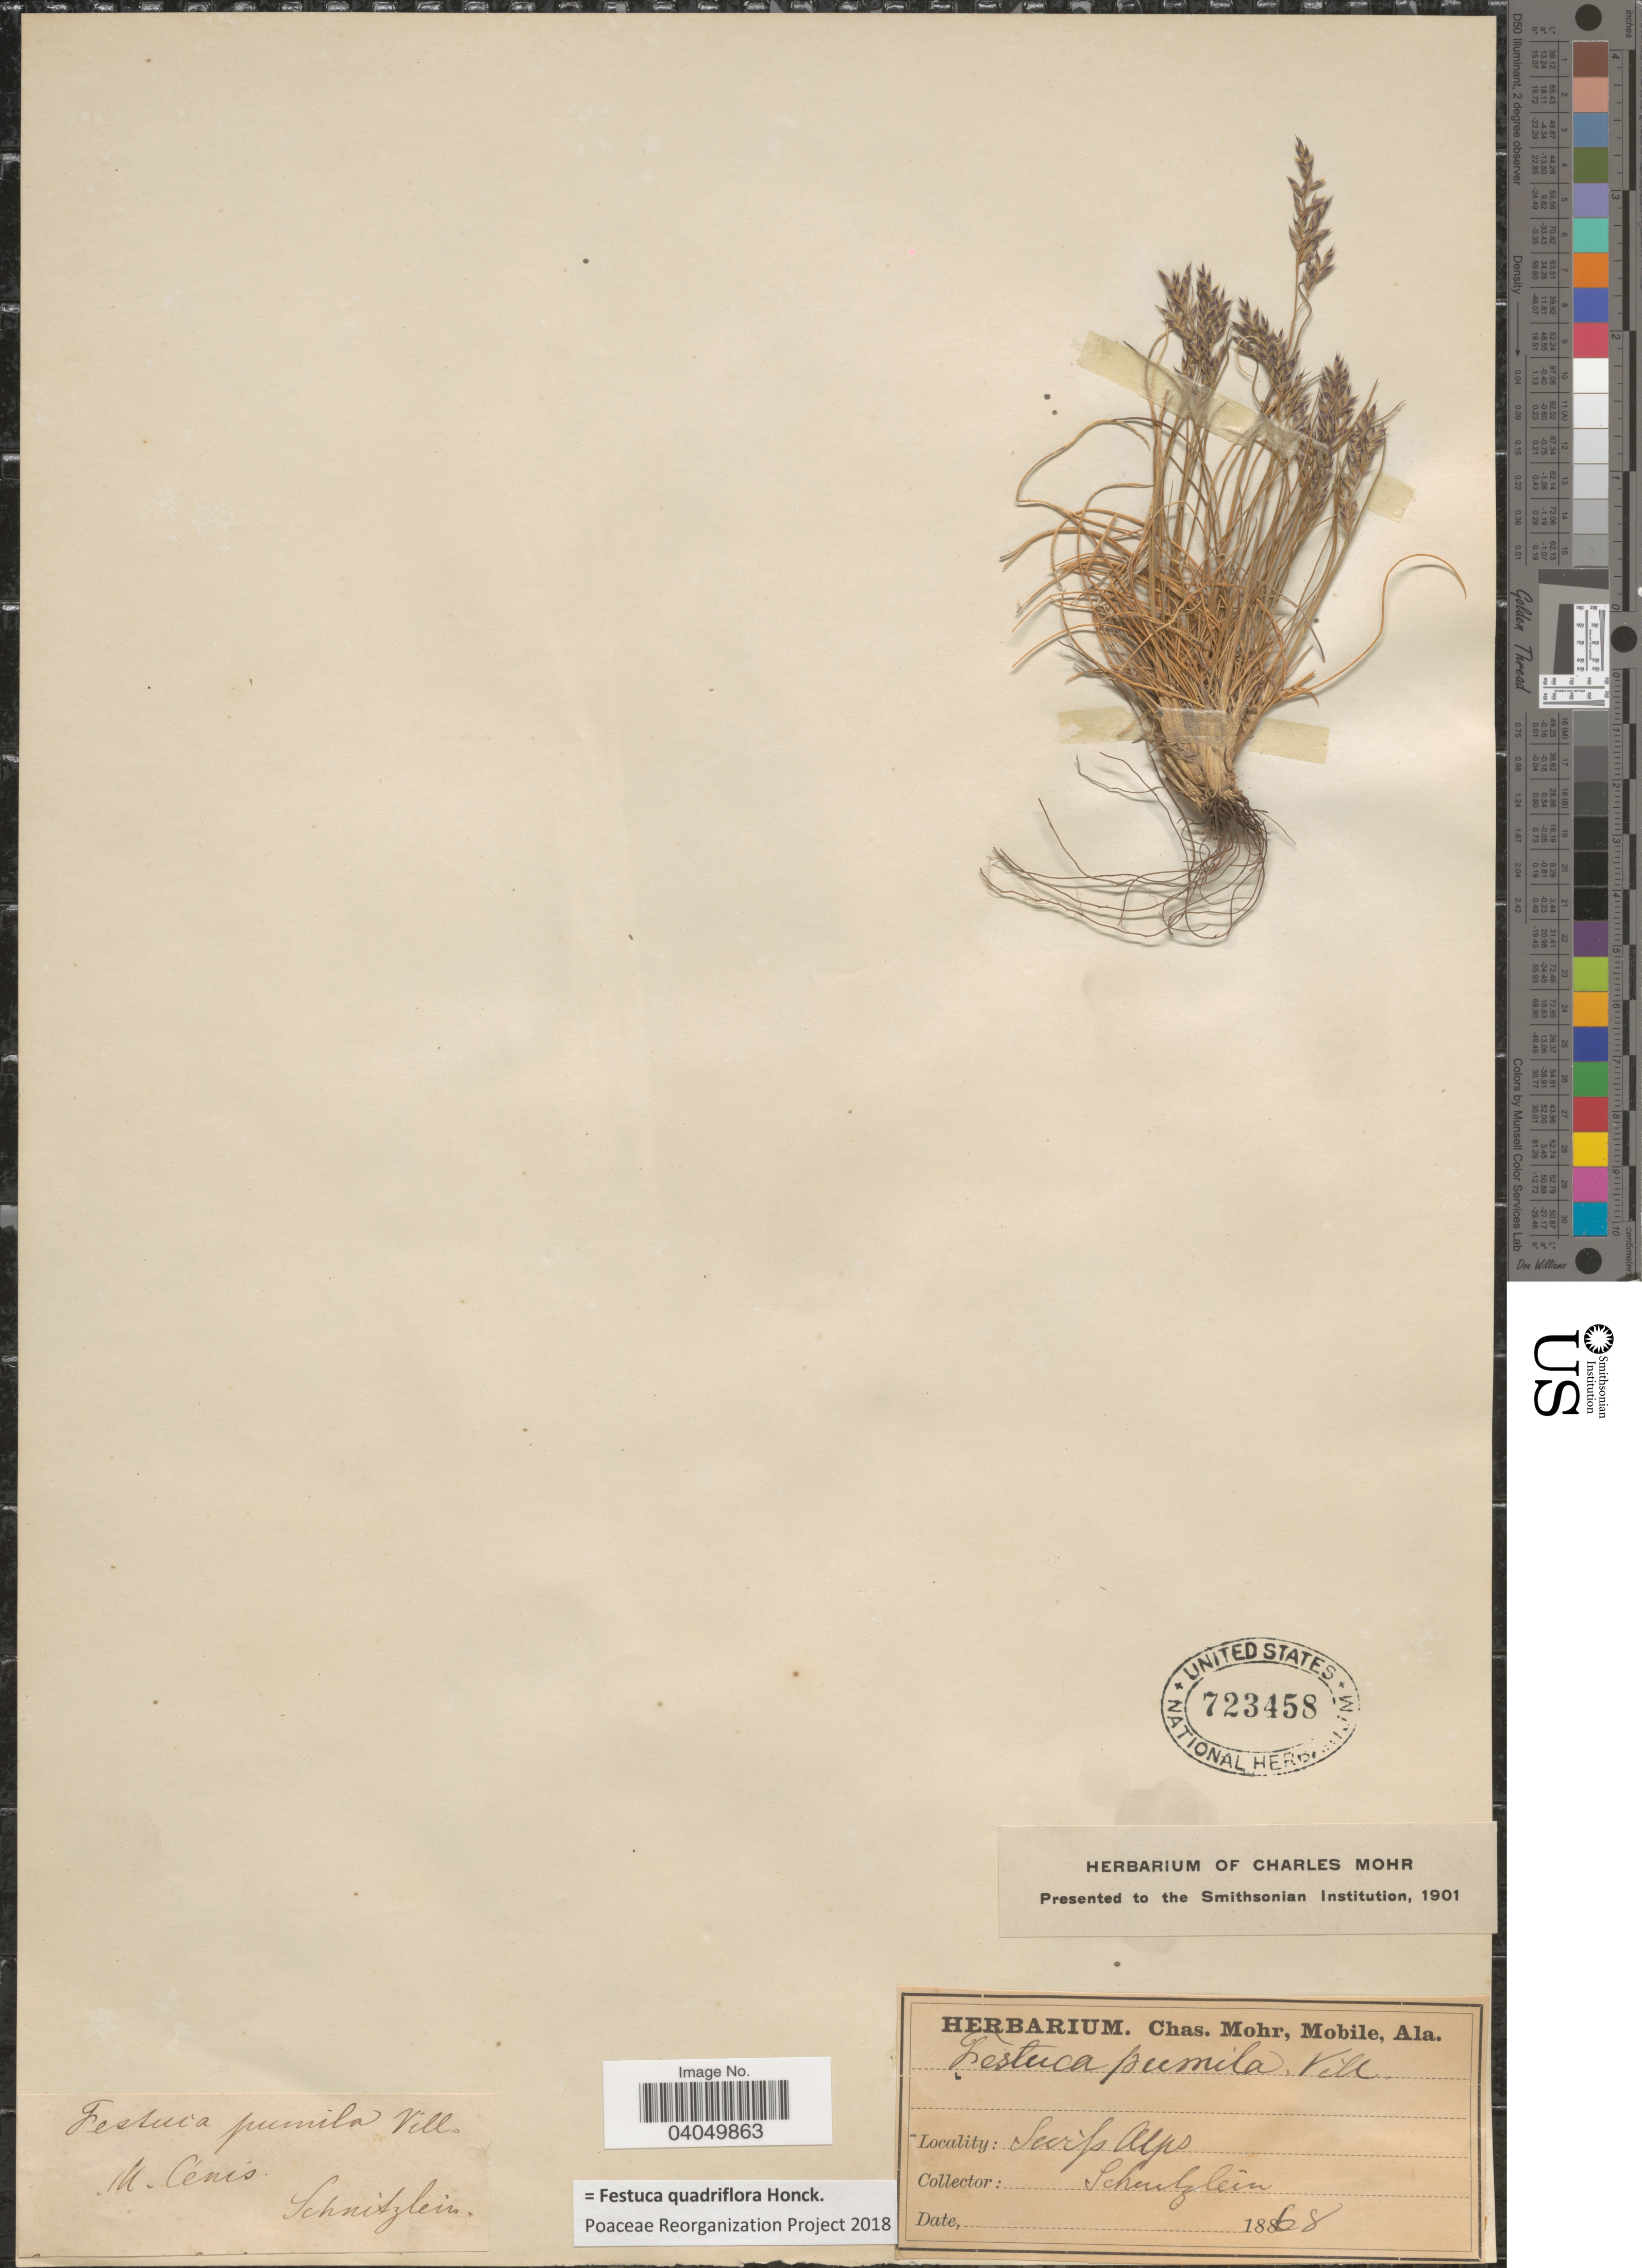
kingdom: Plantae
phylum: Tracheophyta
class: Liliopsida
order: Poales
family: Poaceae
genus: Festuca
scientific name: Festuca quadriflora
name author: Honck.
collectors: Schnitzlein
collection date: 1868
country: France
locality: Sarip [interpreted] Alps. M. Cenis.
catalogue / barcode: US 723458